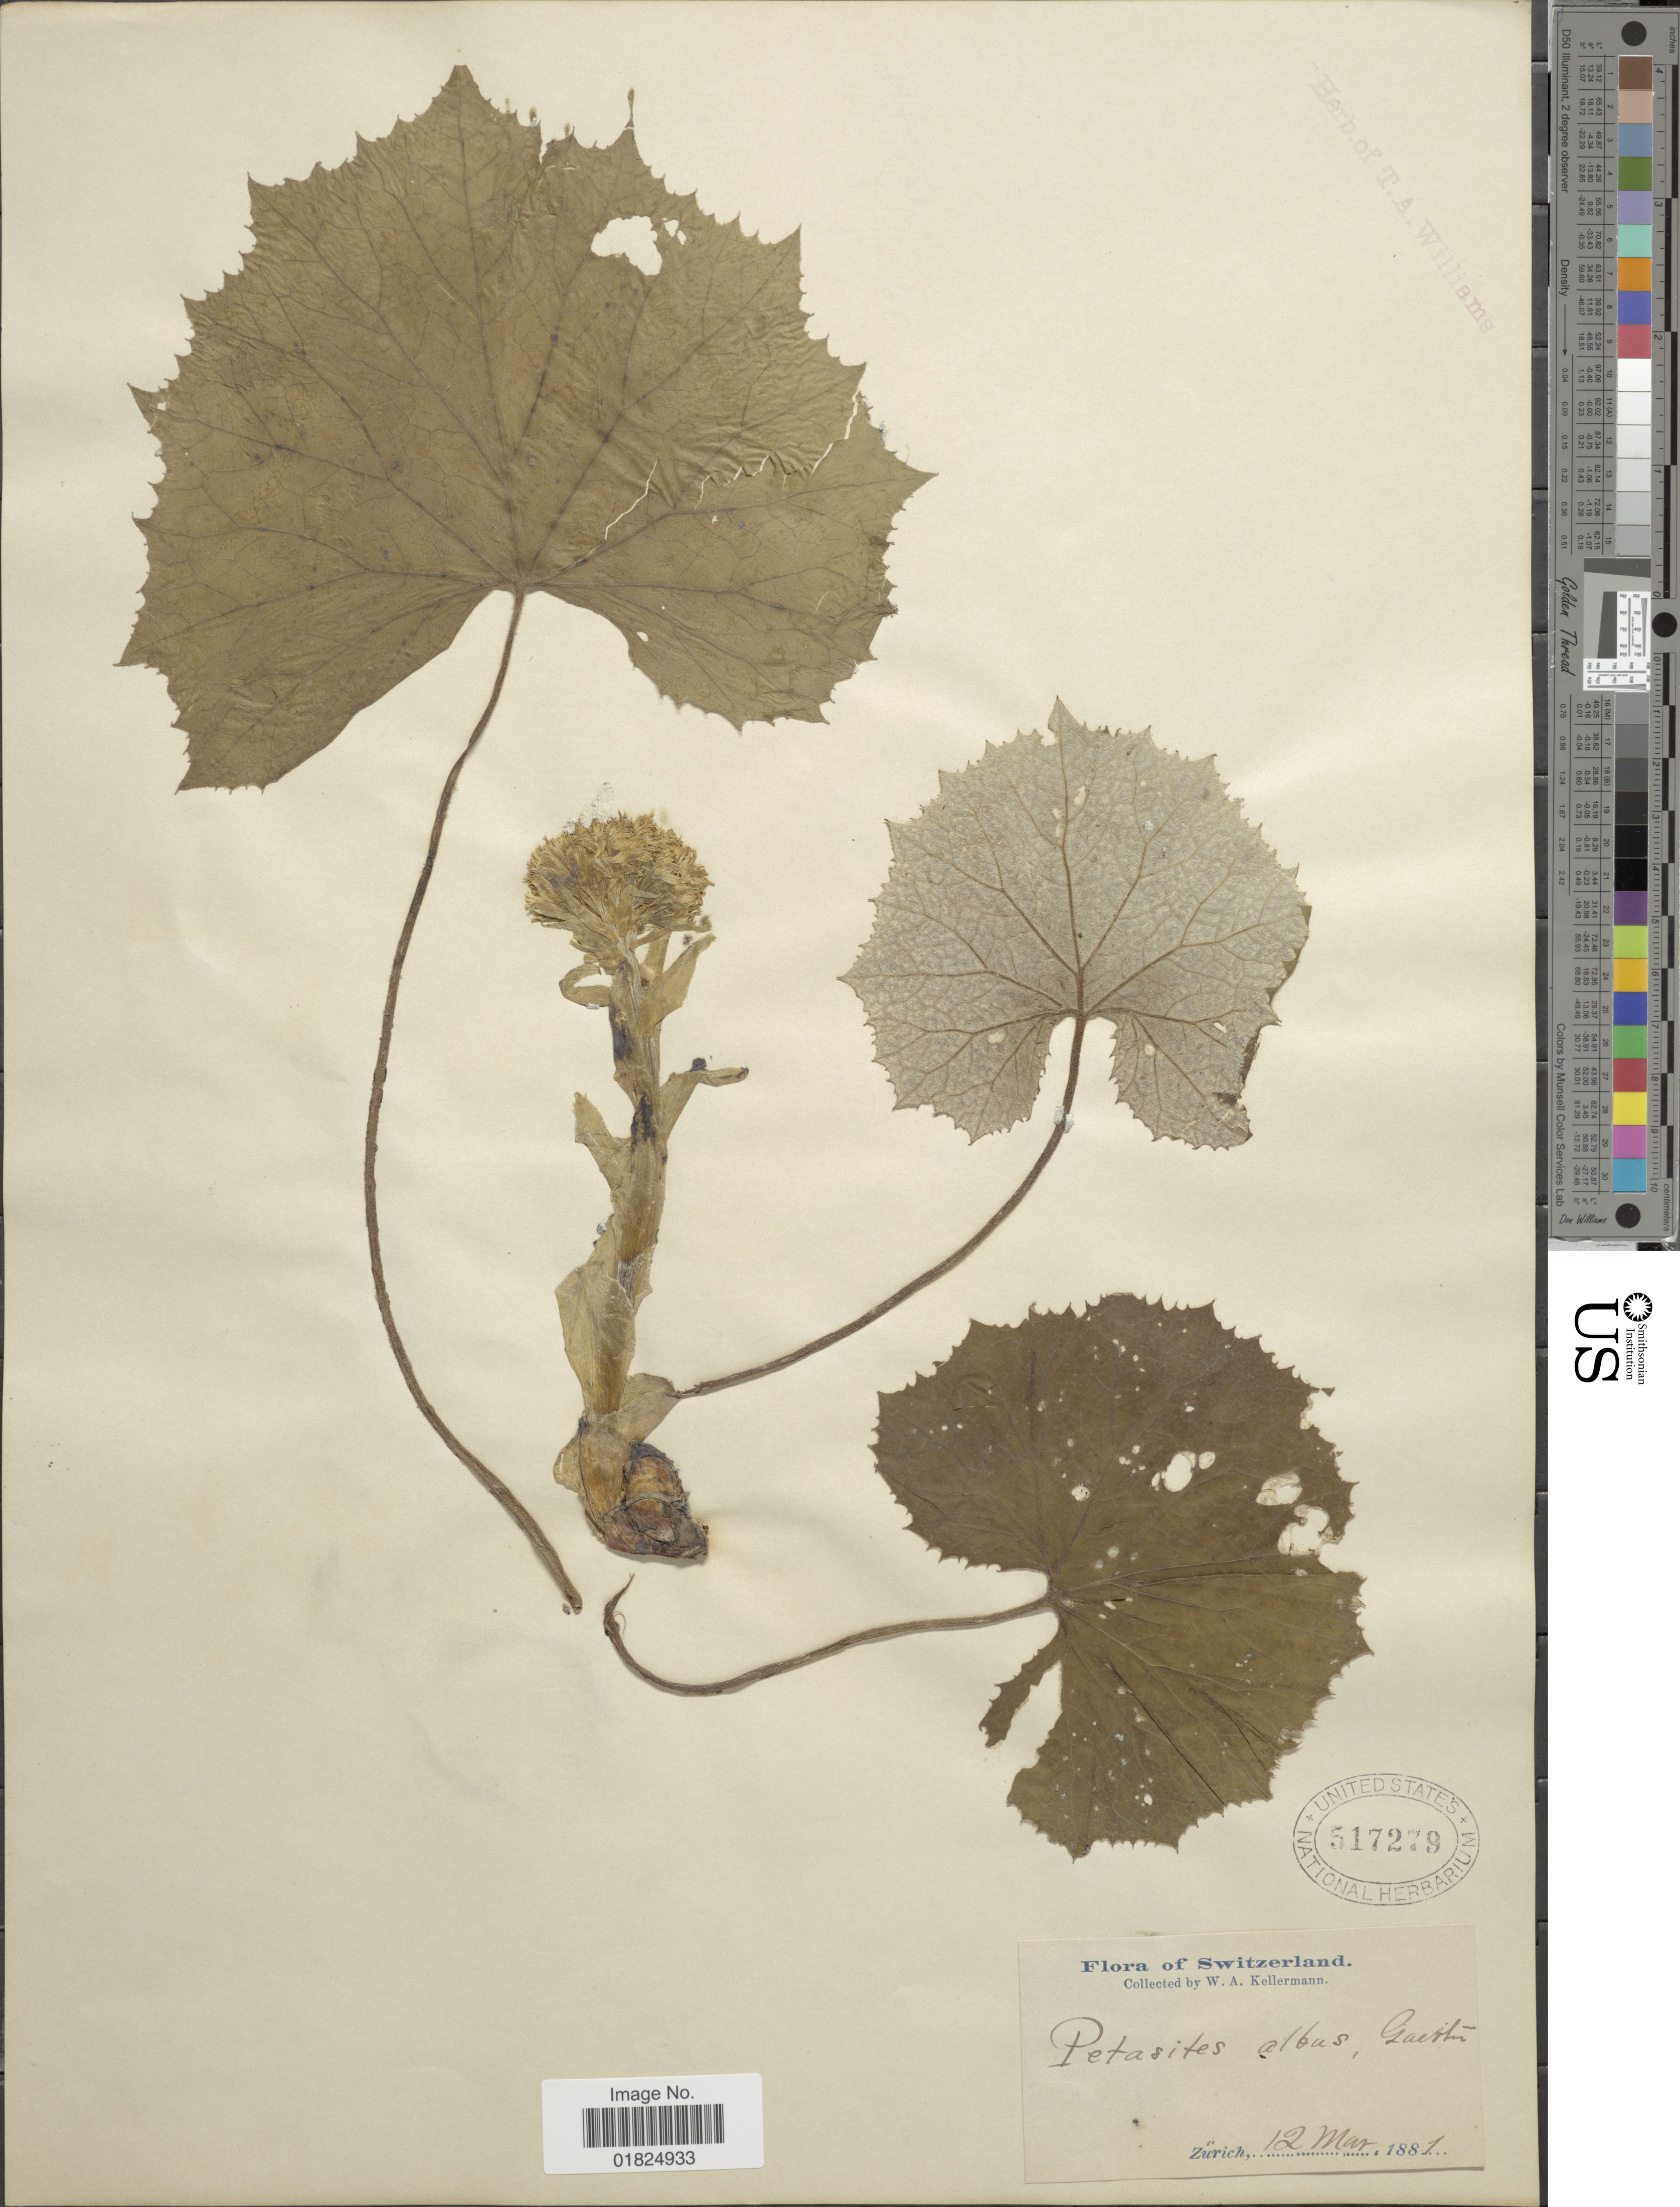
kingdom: Plantae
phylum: Tracheophyta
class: Magnoliopsida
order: Asterales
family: Asteraceae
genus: Petasites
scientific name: Petasites albus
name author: (L.) Gaertn.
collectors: W. A. Kellermann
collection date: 1881-03-12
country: Switzerland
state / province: Zurich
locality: Zurich.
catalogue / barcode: US 517279